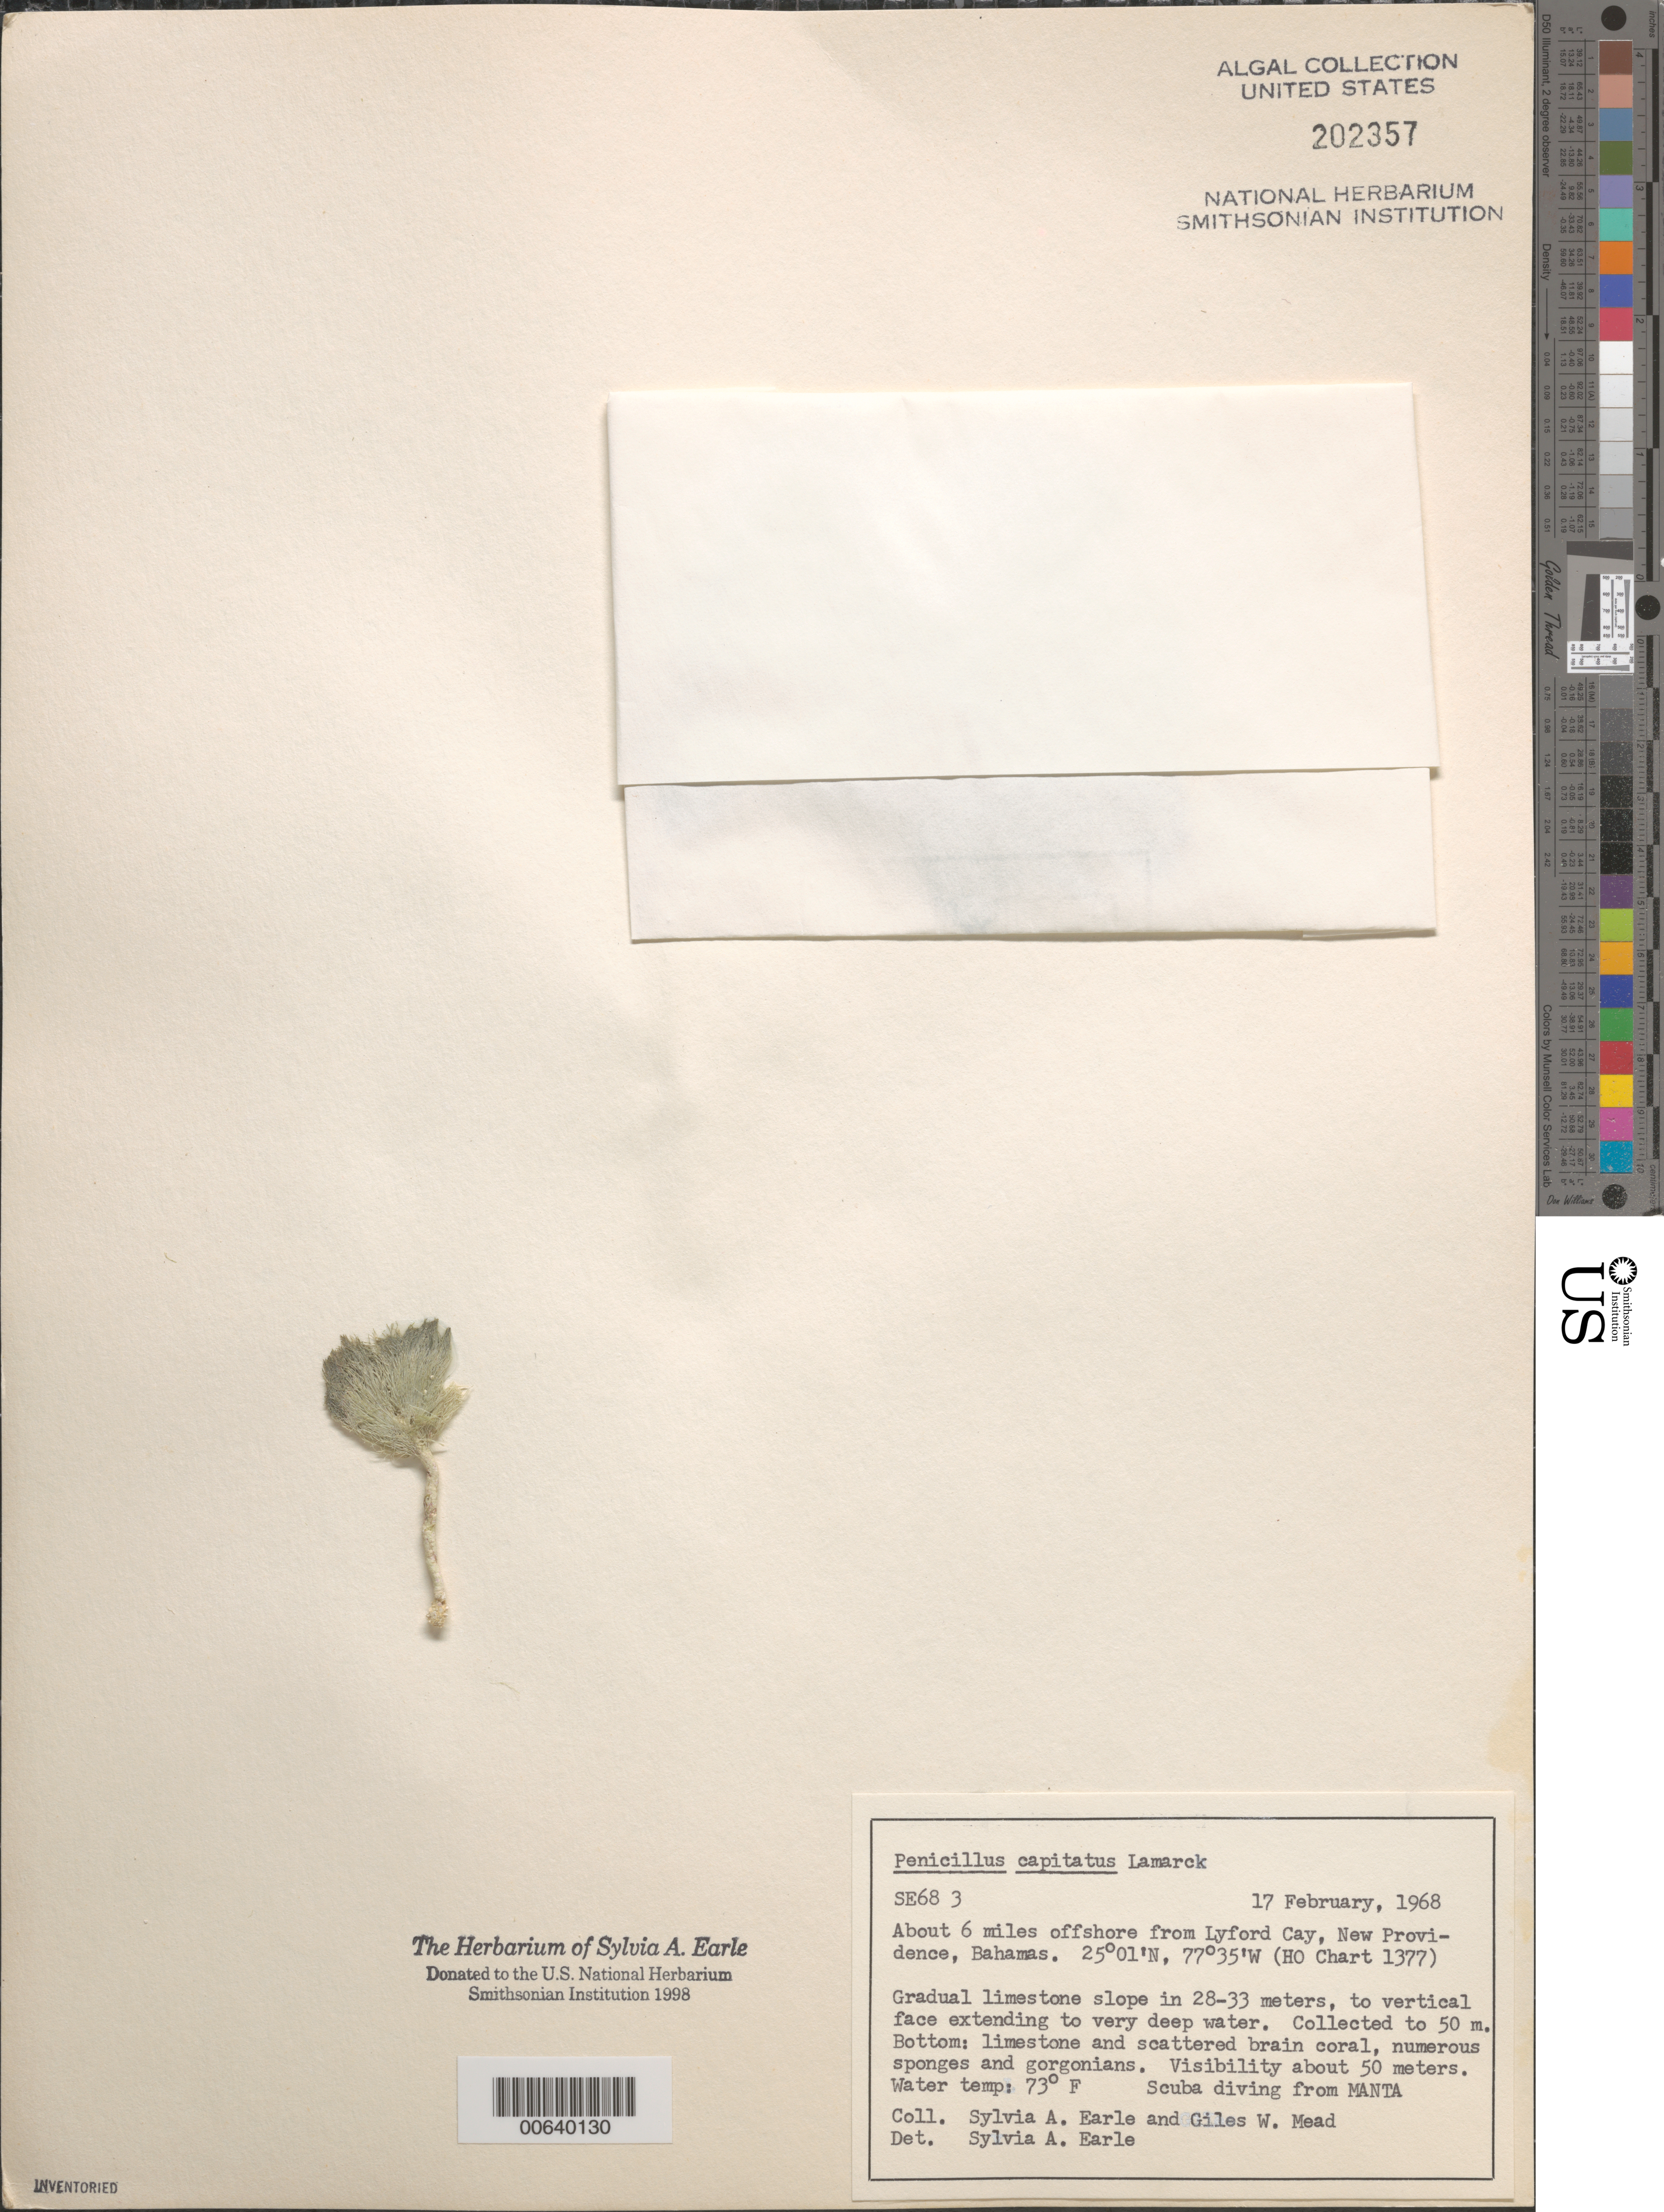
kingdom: Plantae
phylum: Chlorophyta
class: Ulvophyceae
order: Bryopsidales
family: Udoteaceae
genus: Penicillus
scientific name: Penicillus capitatus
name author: Lam.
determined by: Earle, S. A.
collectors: S. A. Earle & G. W. Mead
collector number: Se 683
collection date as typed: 17 Feb 1968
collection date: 1968-02-17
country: Bahamas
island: New Providence Island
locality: Ca. 6 miles off Lyford Cay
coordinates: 25 01' N, 77 35' W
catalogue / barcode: US 202357